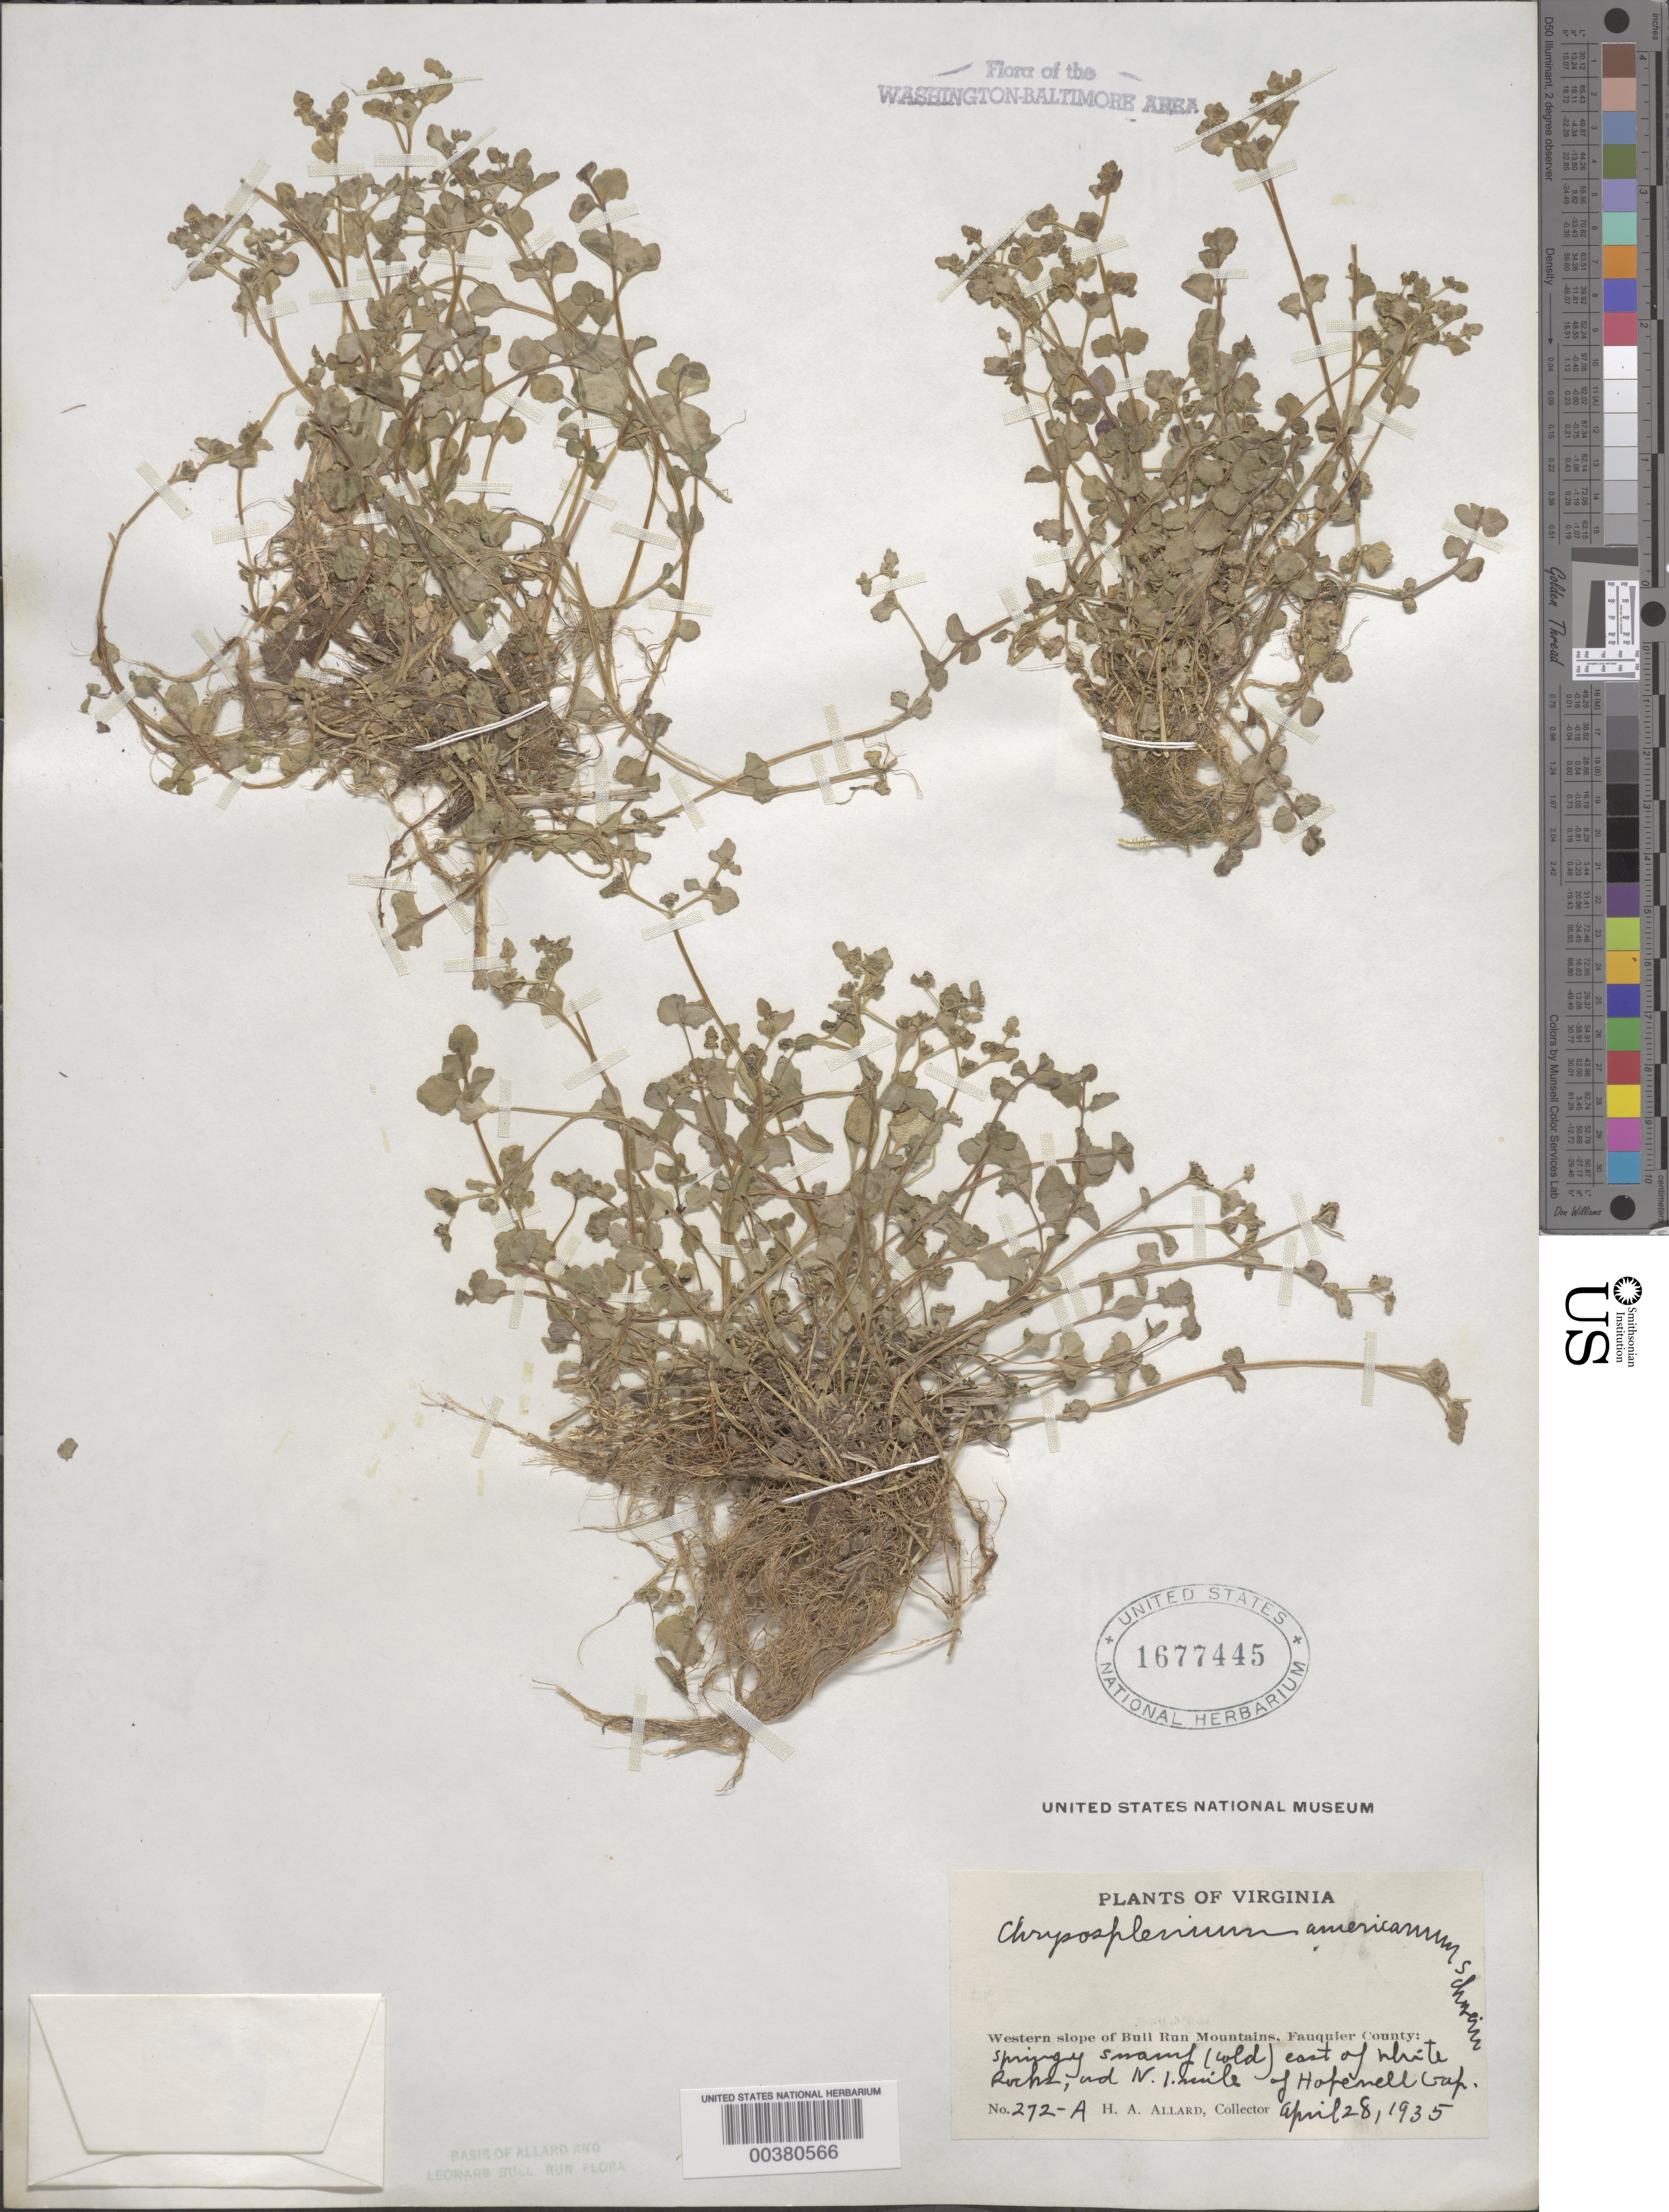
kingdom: Plantae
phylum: Tracheophyta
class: Magnoliopsida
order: Saxifragales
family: Saxifragaceae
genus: Chrysosplenium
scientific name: Chrysosplenium americanum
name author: Schwein.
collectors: H. A. Allard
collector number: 272A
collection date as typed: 28 Apr 1935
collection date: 1935-04-28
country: United States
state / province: Virginia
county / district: Fauquier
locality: East of White Rocks and north of Hopewell Gap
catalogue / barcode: US 1677445